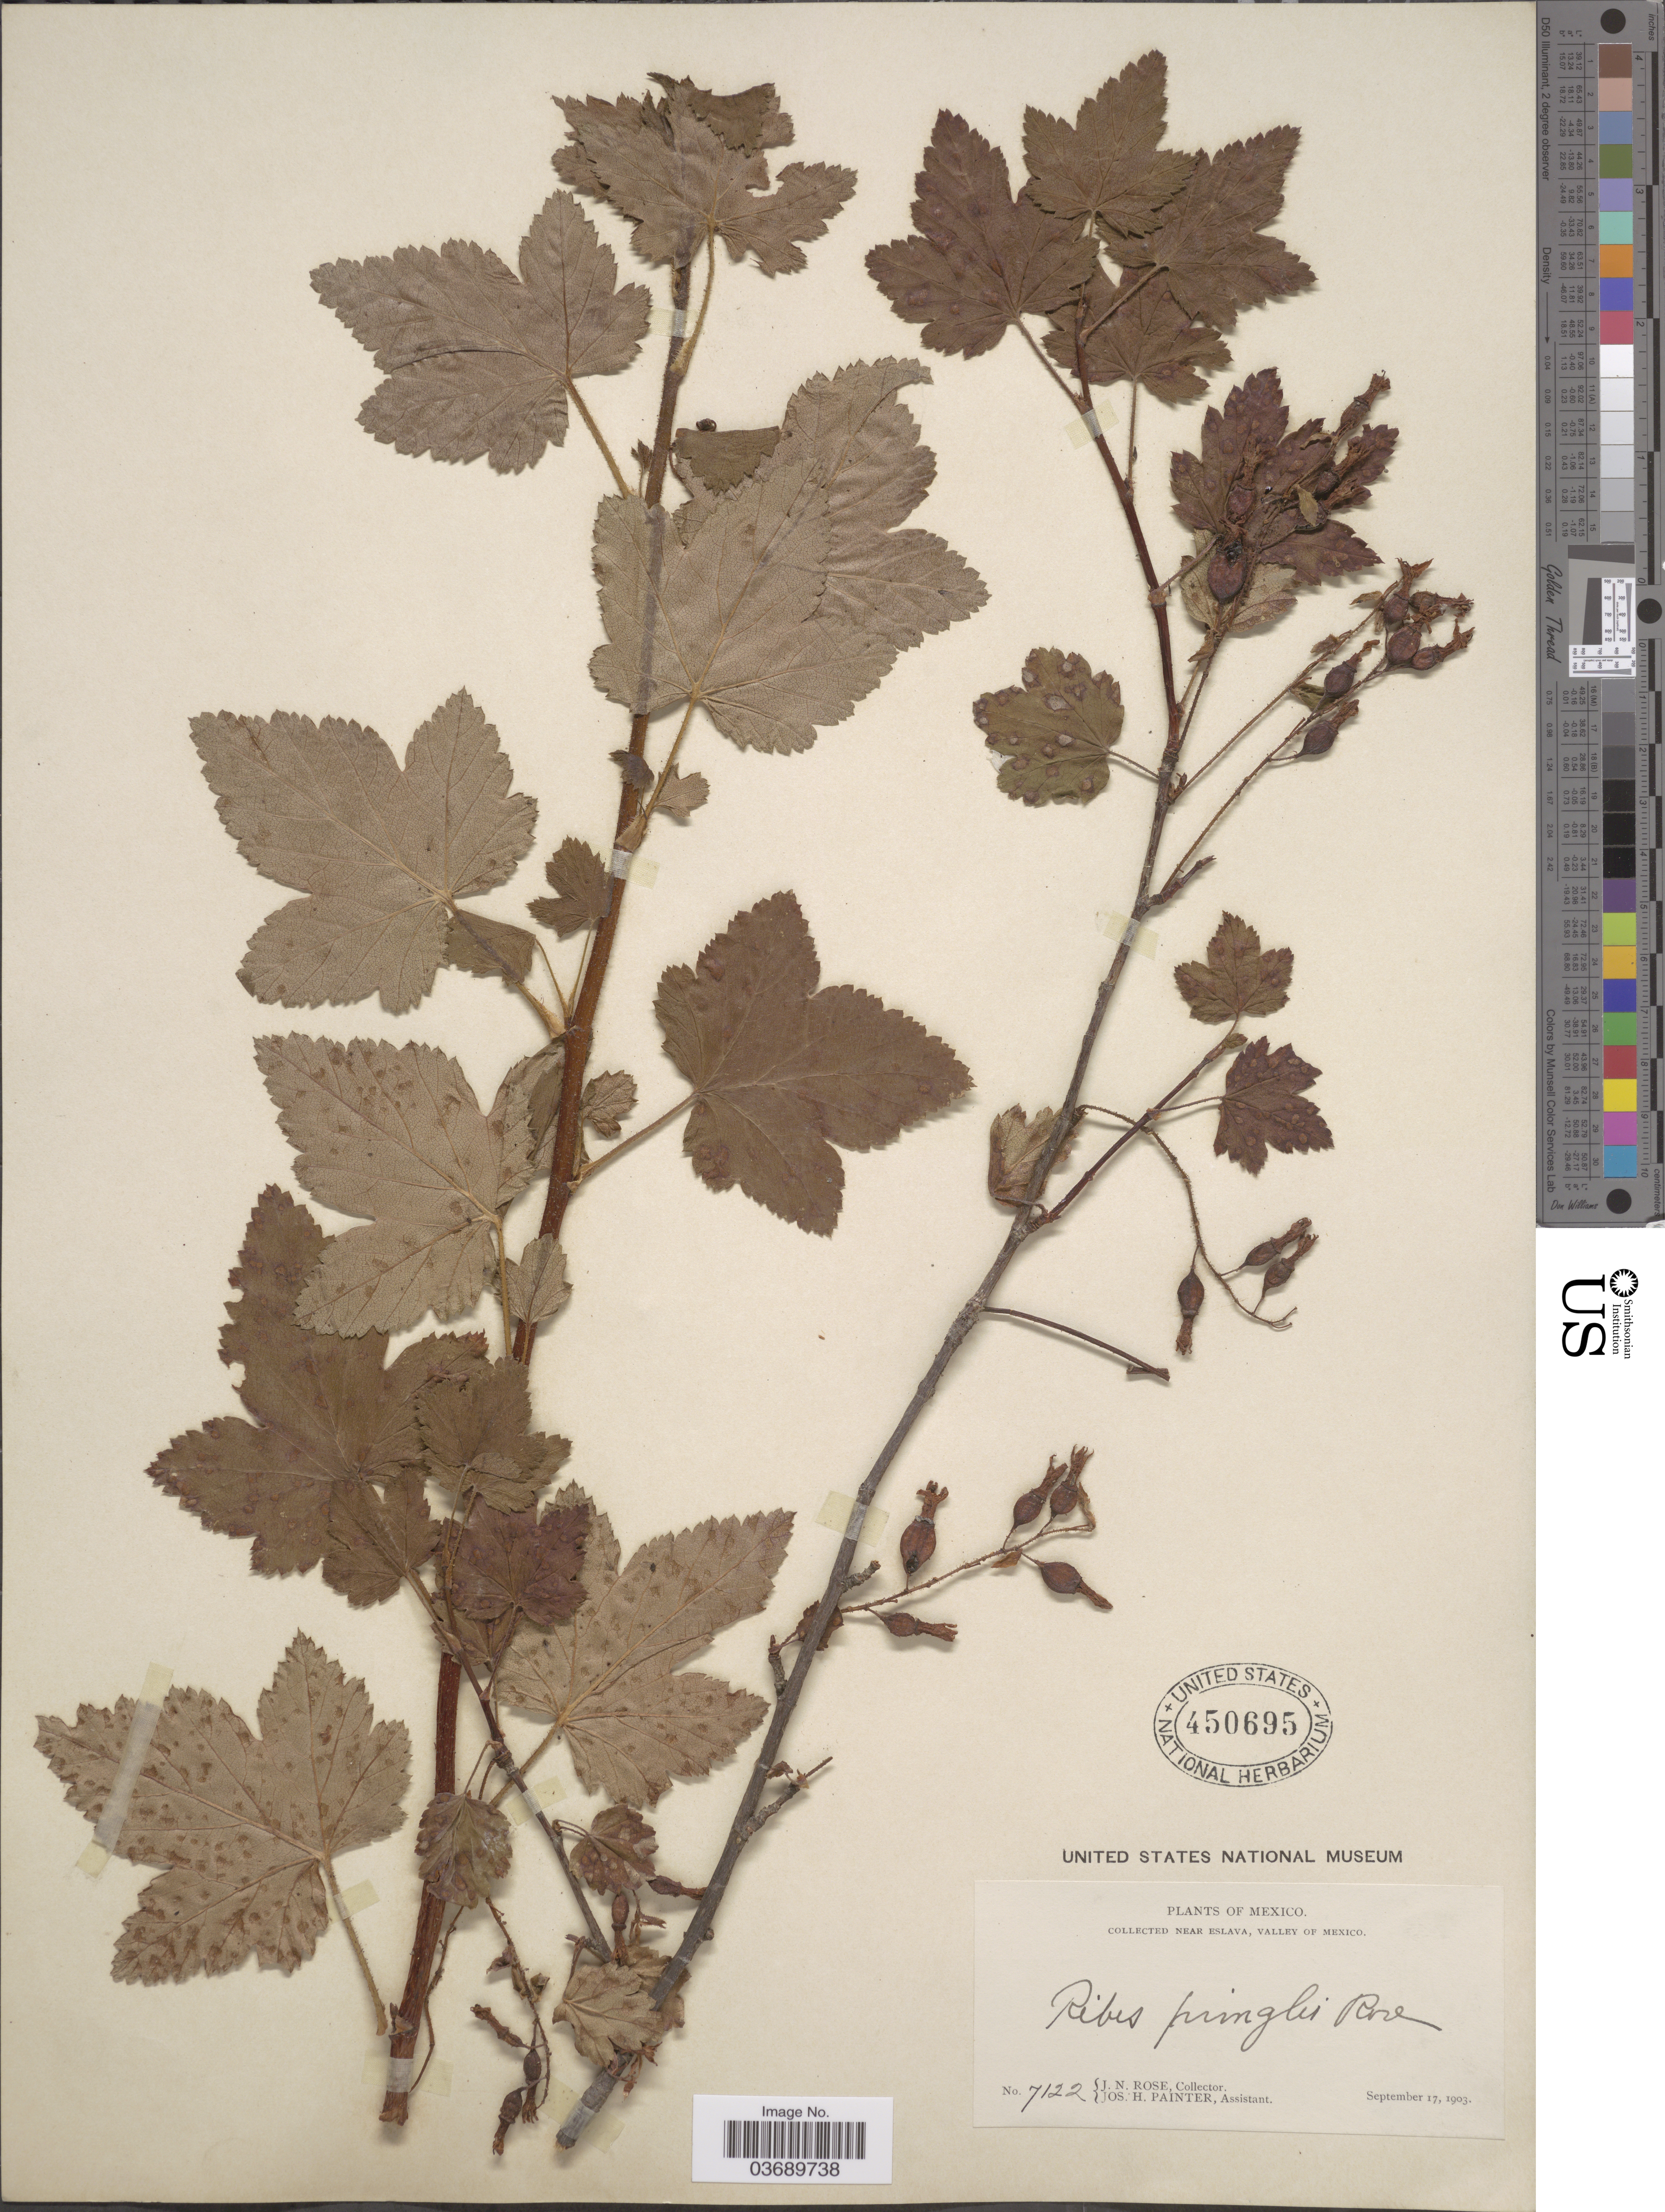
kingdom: Plantae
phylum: Tracheophyta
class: Magnoliopsida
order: Saxifragales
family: Grossulariaceae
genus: Ribes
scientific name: Ribes pringlei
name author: Rose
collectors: J. N. Rose & J. H. Painter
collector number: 7122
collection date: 1903-09-17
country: Mexico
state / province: México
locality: Near Eslava, Valley Of Mexico.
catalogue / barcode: US 450695